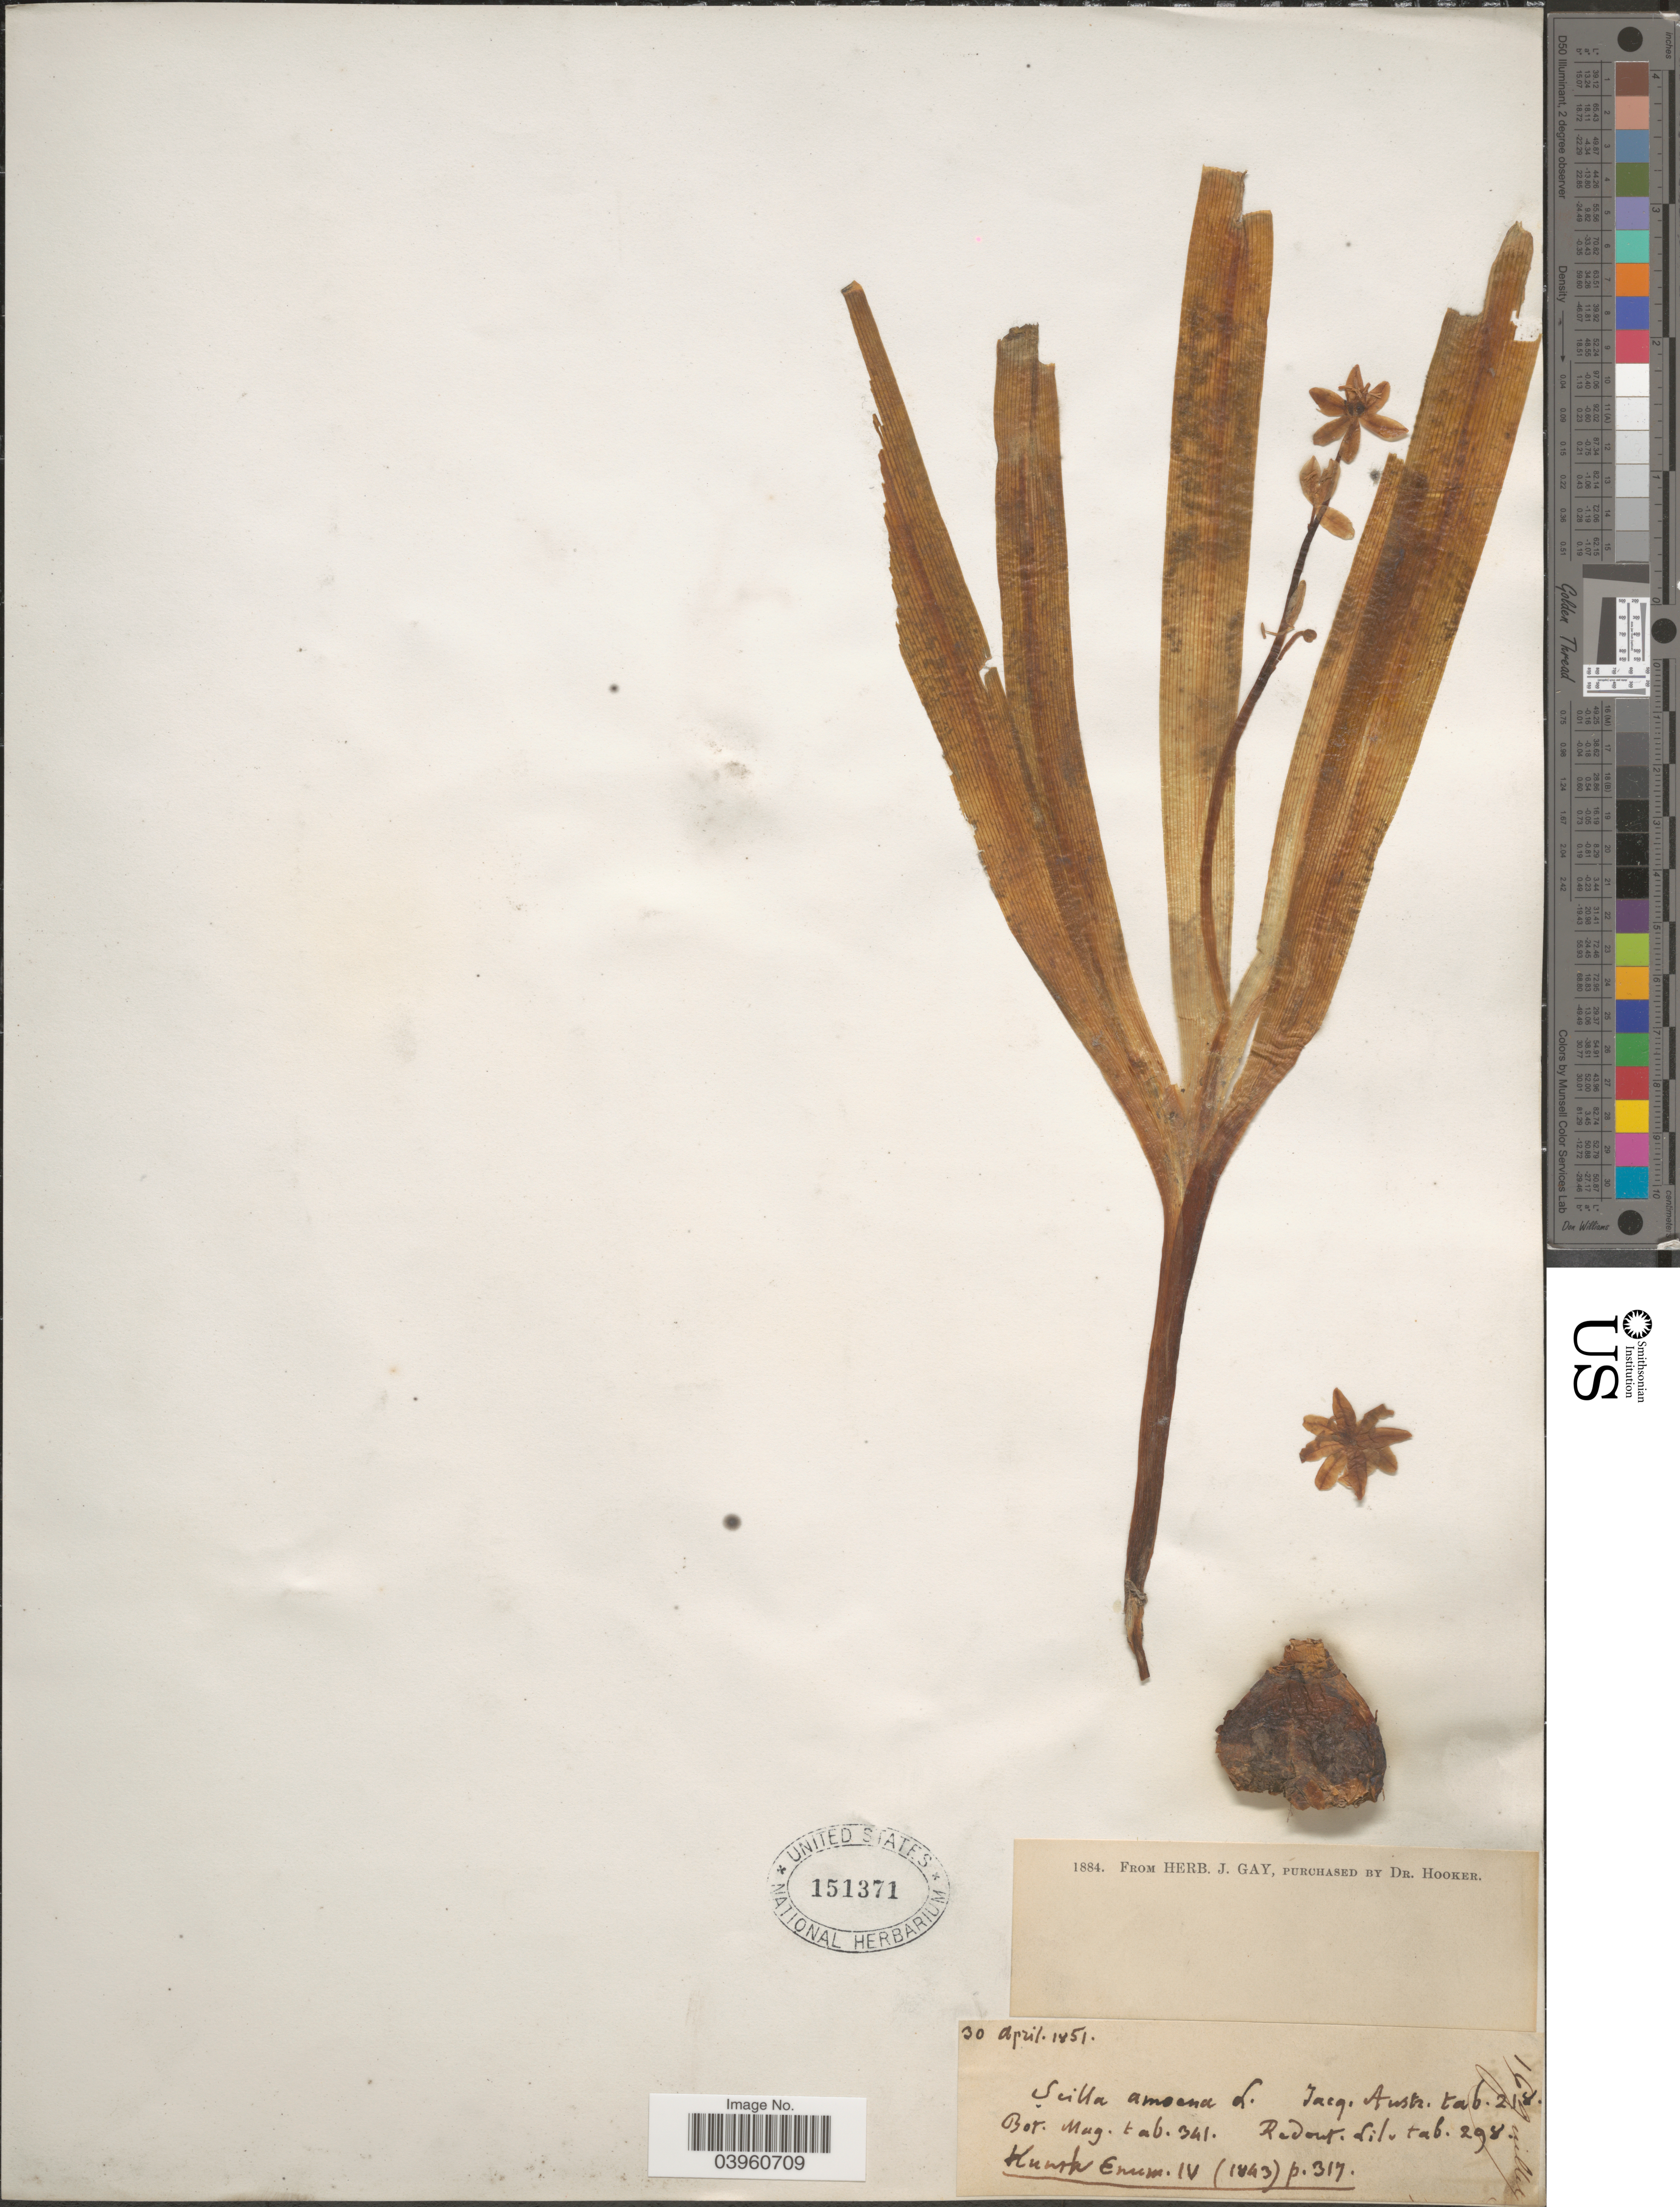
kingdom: Plantae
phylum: Tracheophyta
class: Liliopsida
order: Asparagales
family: Asparagaceae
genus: Scilla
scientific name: Scilla amoena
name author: L.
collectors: ex herb. J. Gay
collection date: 1851-04-30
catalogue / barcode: US 151371